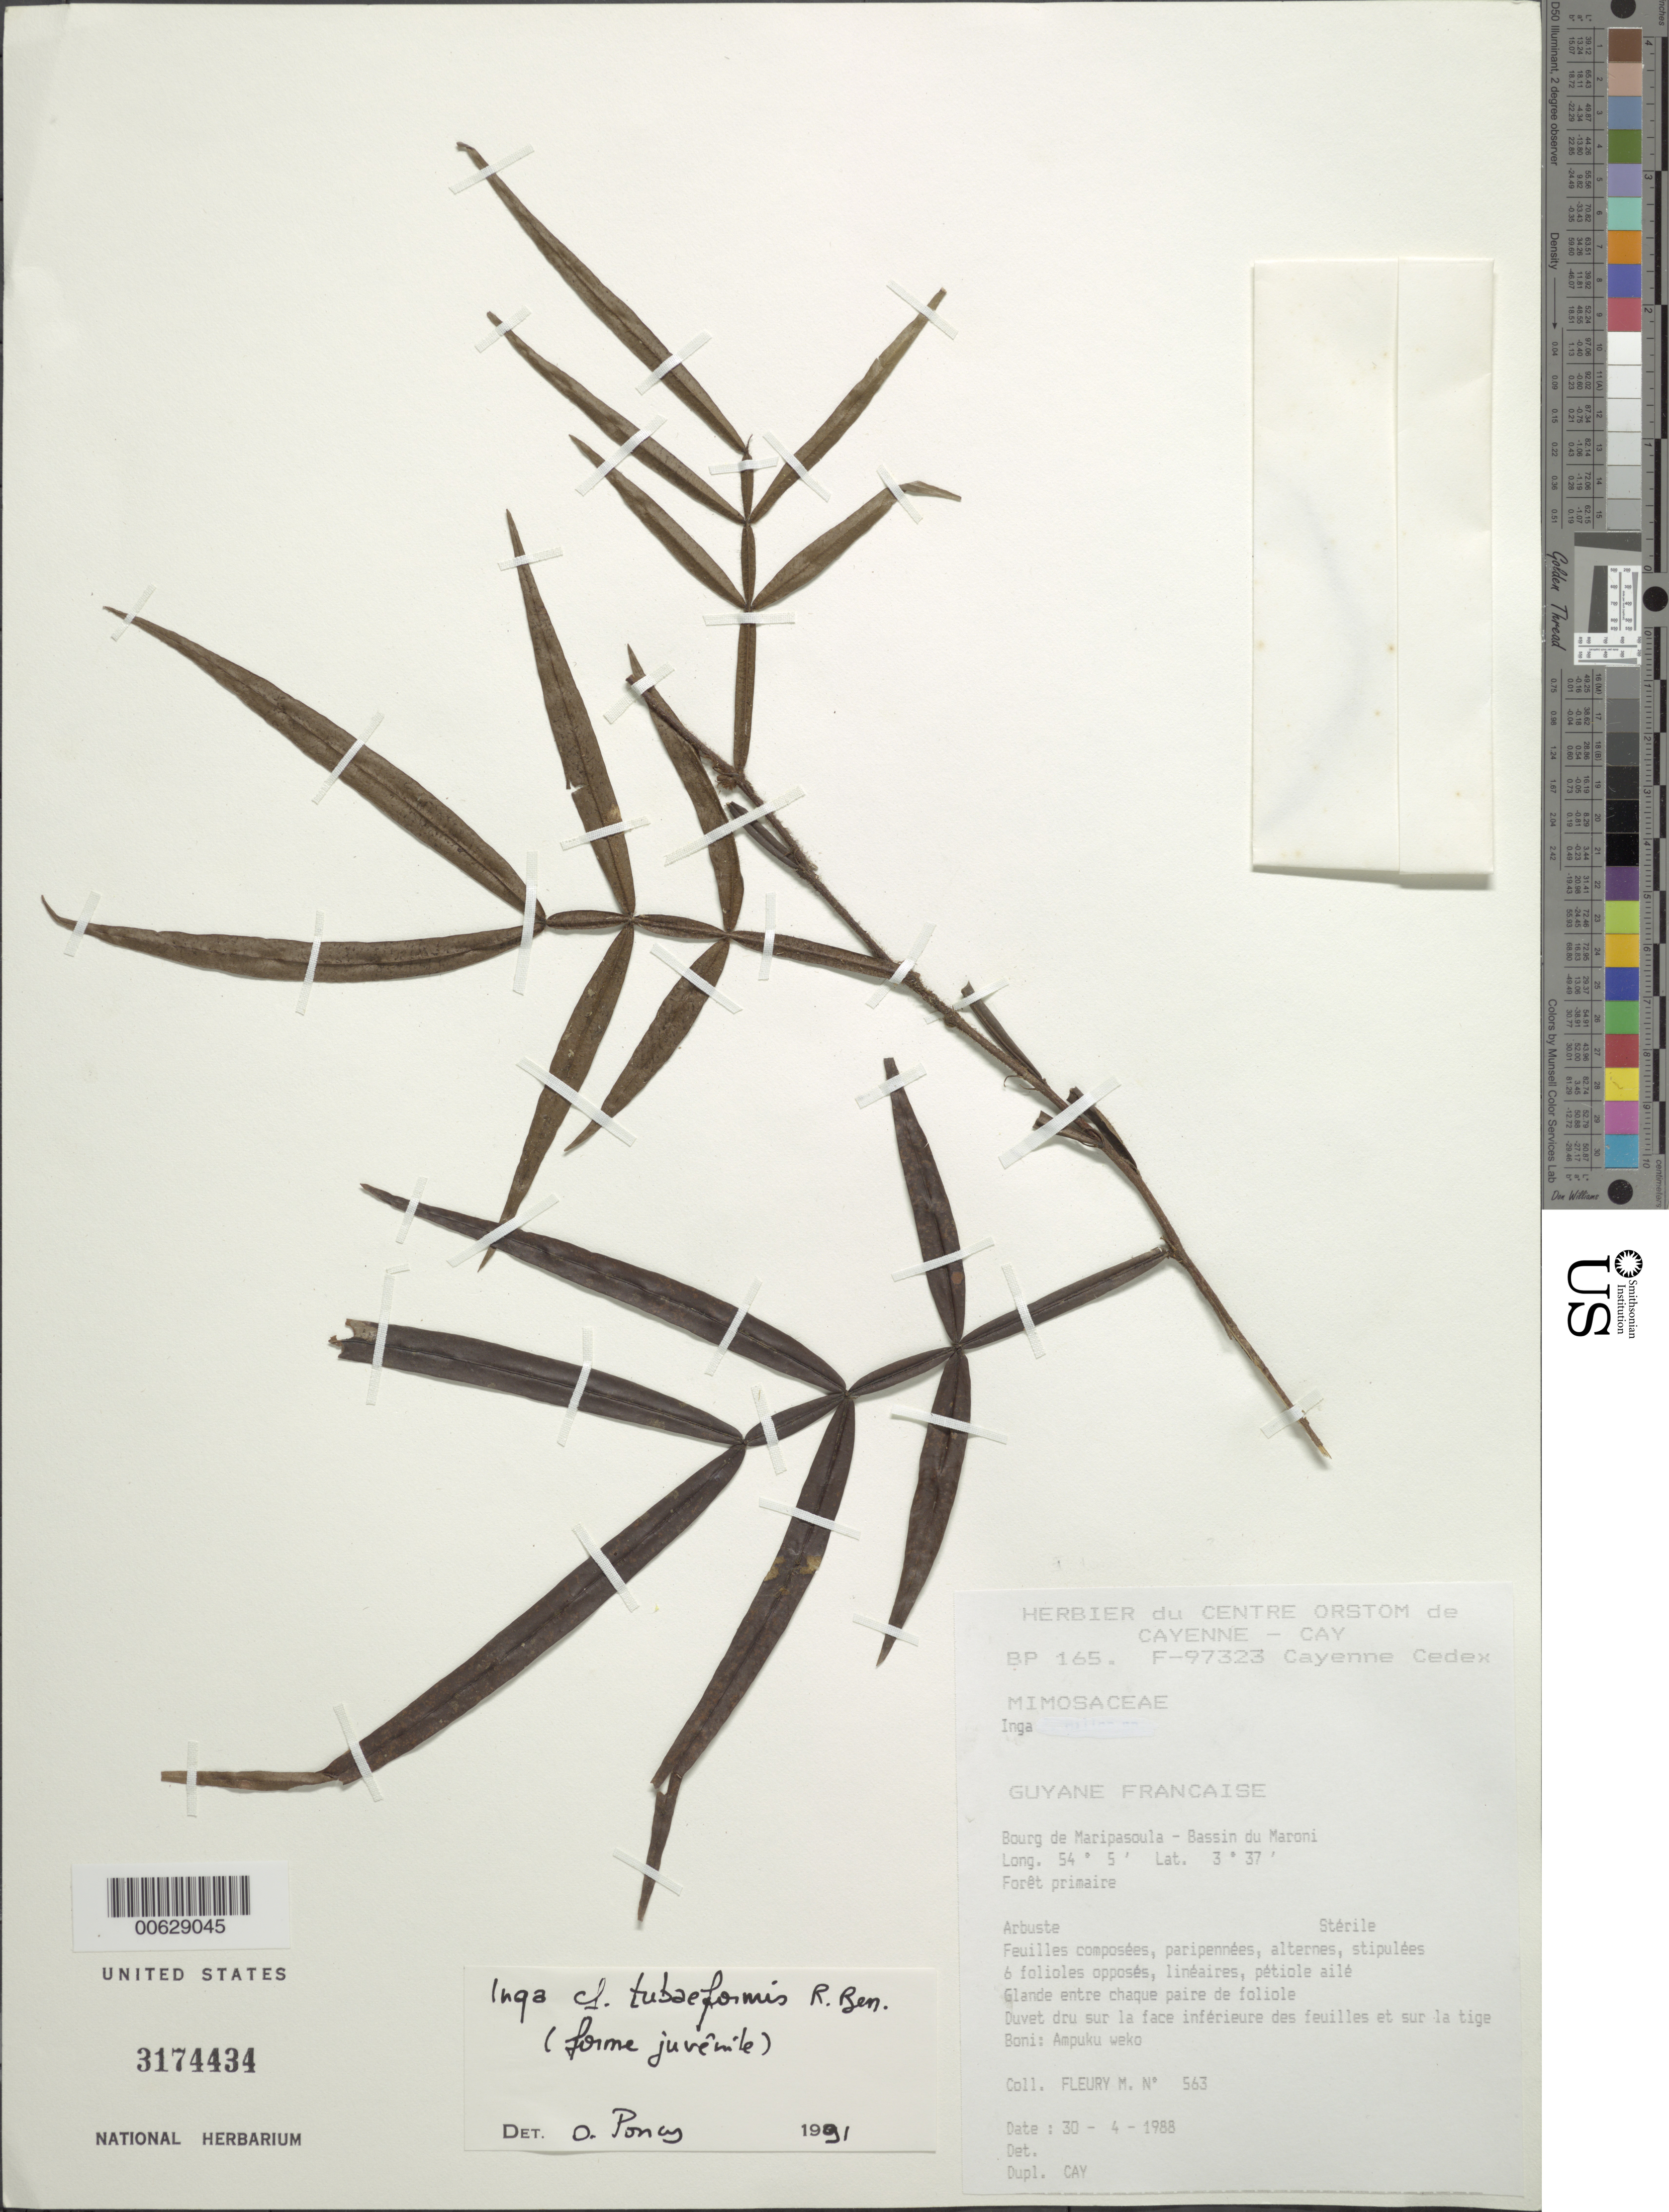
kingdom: Plantae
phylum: Tracheophyta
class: Magnoliopsida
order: Fabales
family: Fabaceae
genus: Inga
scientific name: Inga longiflora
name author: Spruce ex Benth.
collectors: M. Fleury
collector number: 563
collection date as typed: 30-Apr-88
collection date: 1988-04-30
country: French Guiana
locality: Bourg de Maripasoula - Bassin du Maroni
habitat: Primary forest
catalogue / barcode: US 3174434